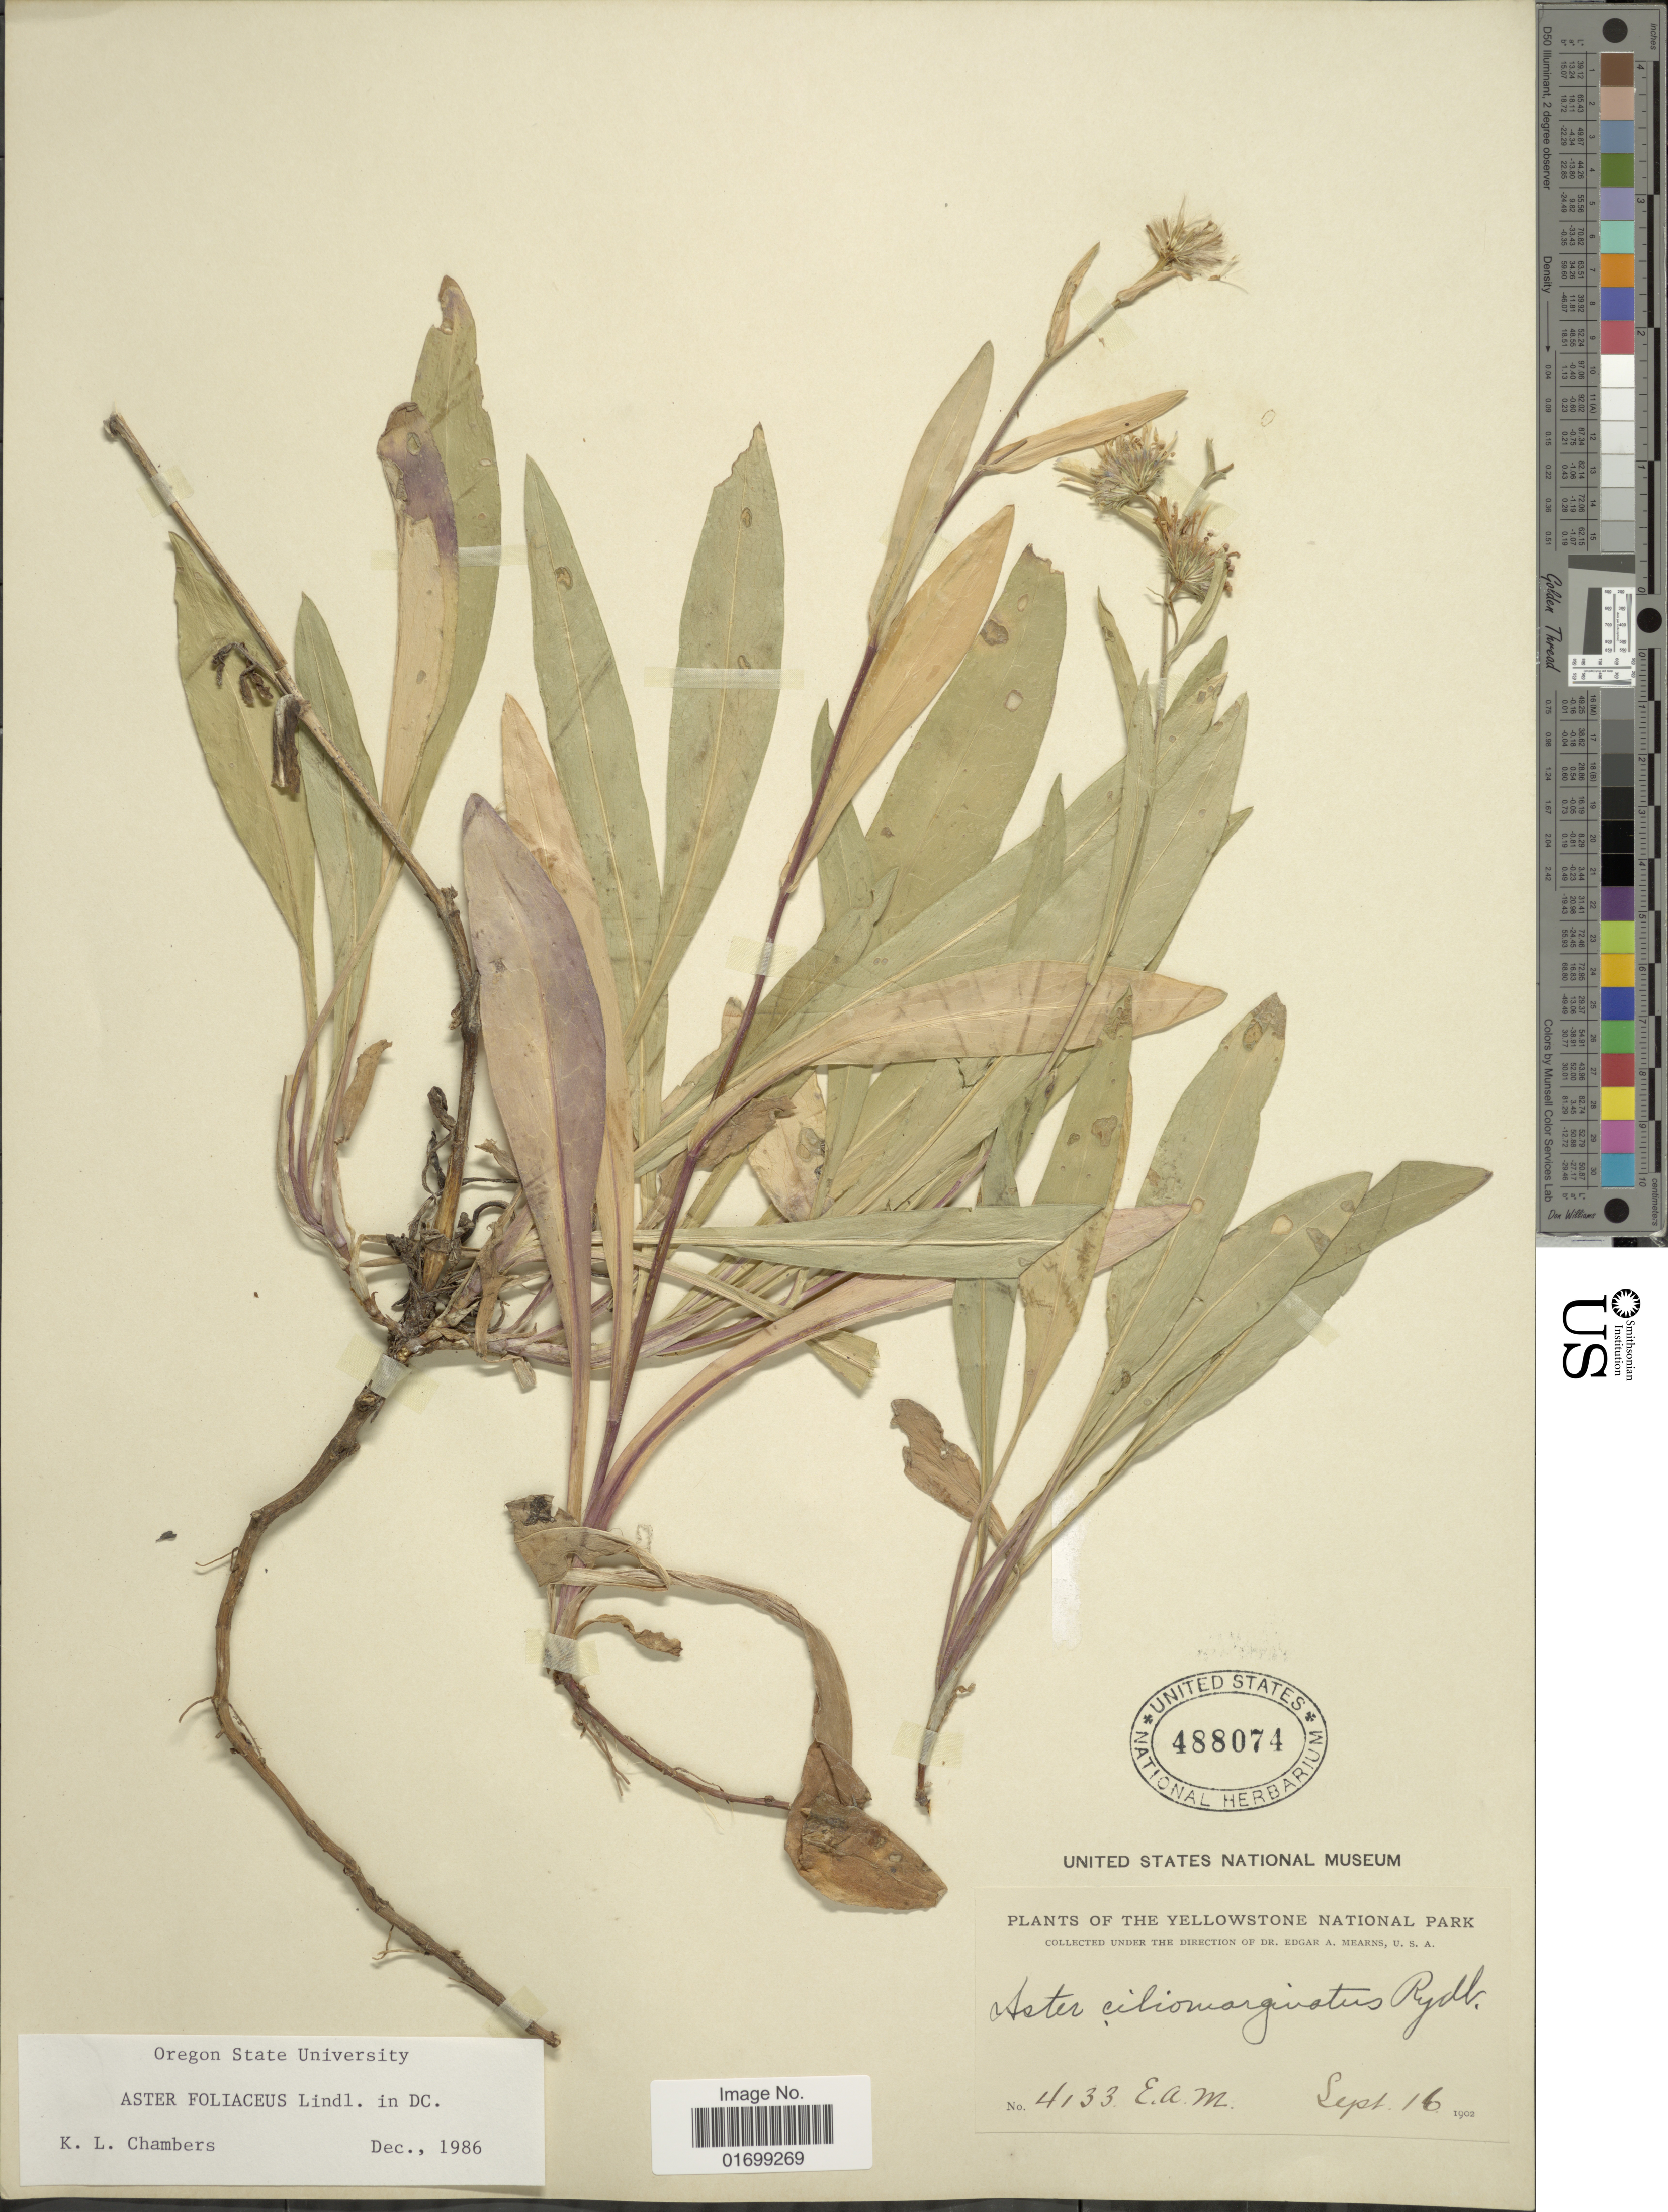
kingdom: Plantae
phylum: Tracheophyta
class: Magnoliopsida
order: Asterales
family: Asteraceae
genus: Symphyotrichum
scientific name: Symphyotrichum foliaceum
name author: (Lindl. ex DC.) G.L. Nesom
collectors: E. A. Mearns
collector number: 4133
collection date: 1902-09-16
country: United States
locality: Yellowstone National Park.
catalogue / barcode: US 488074